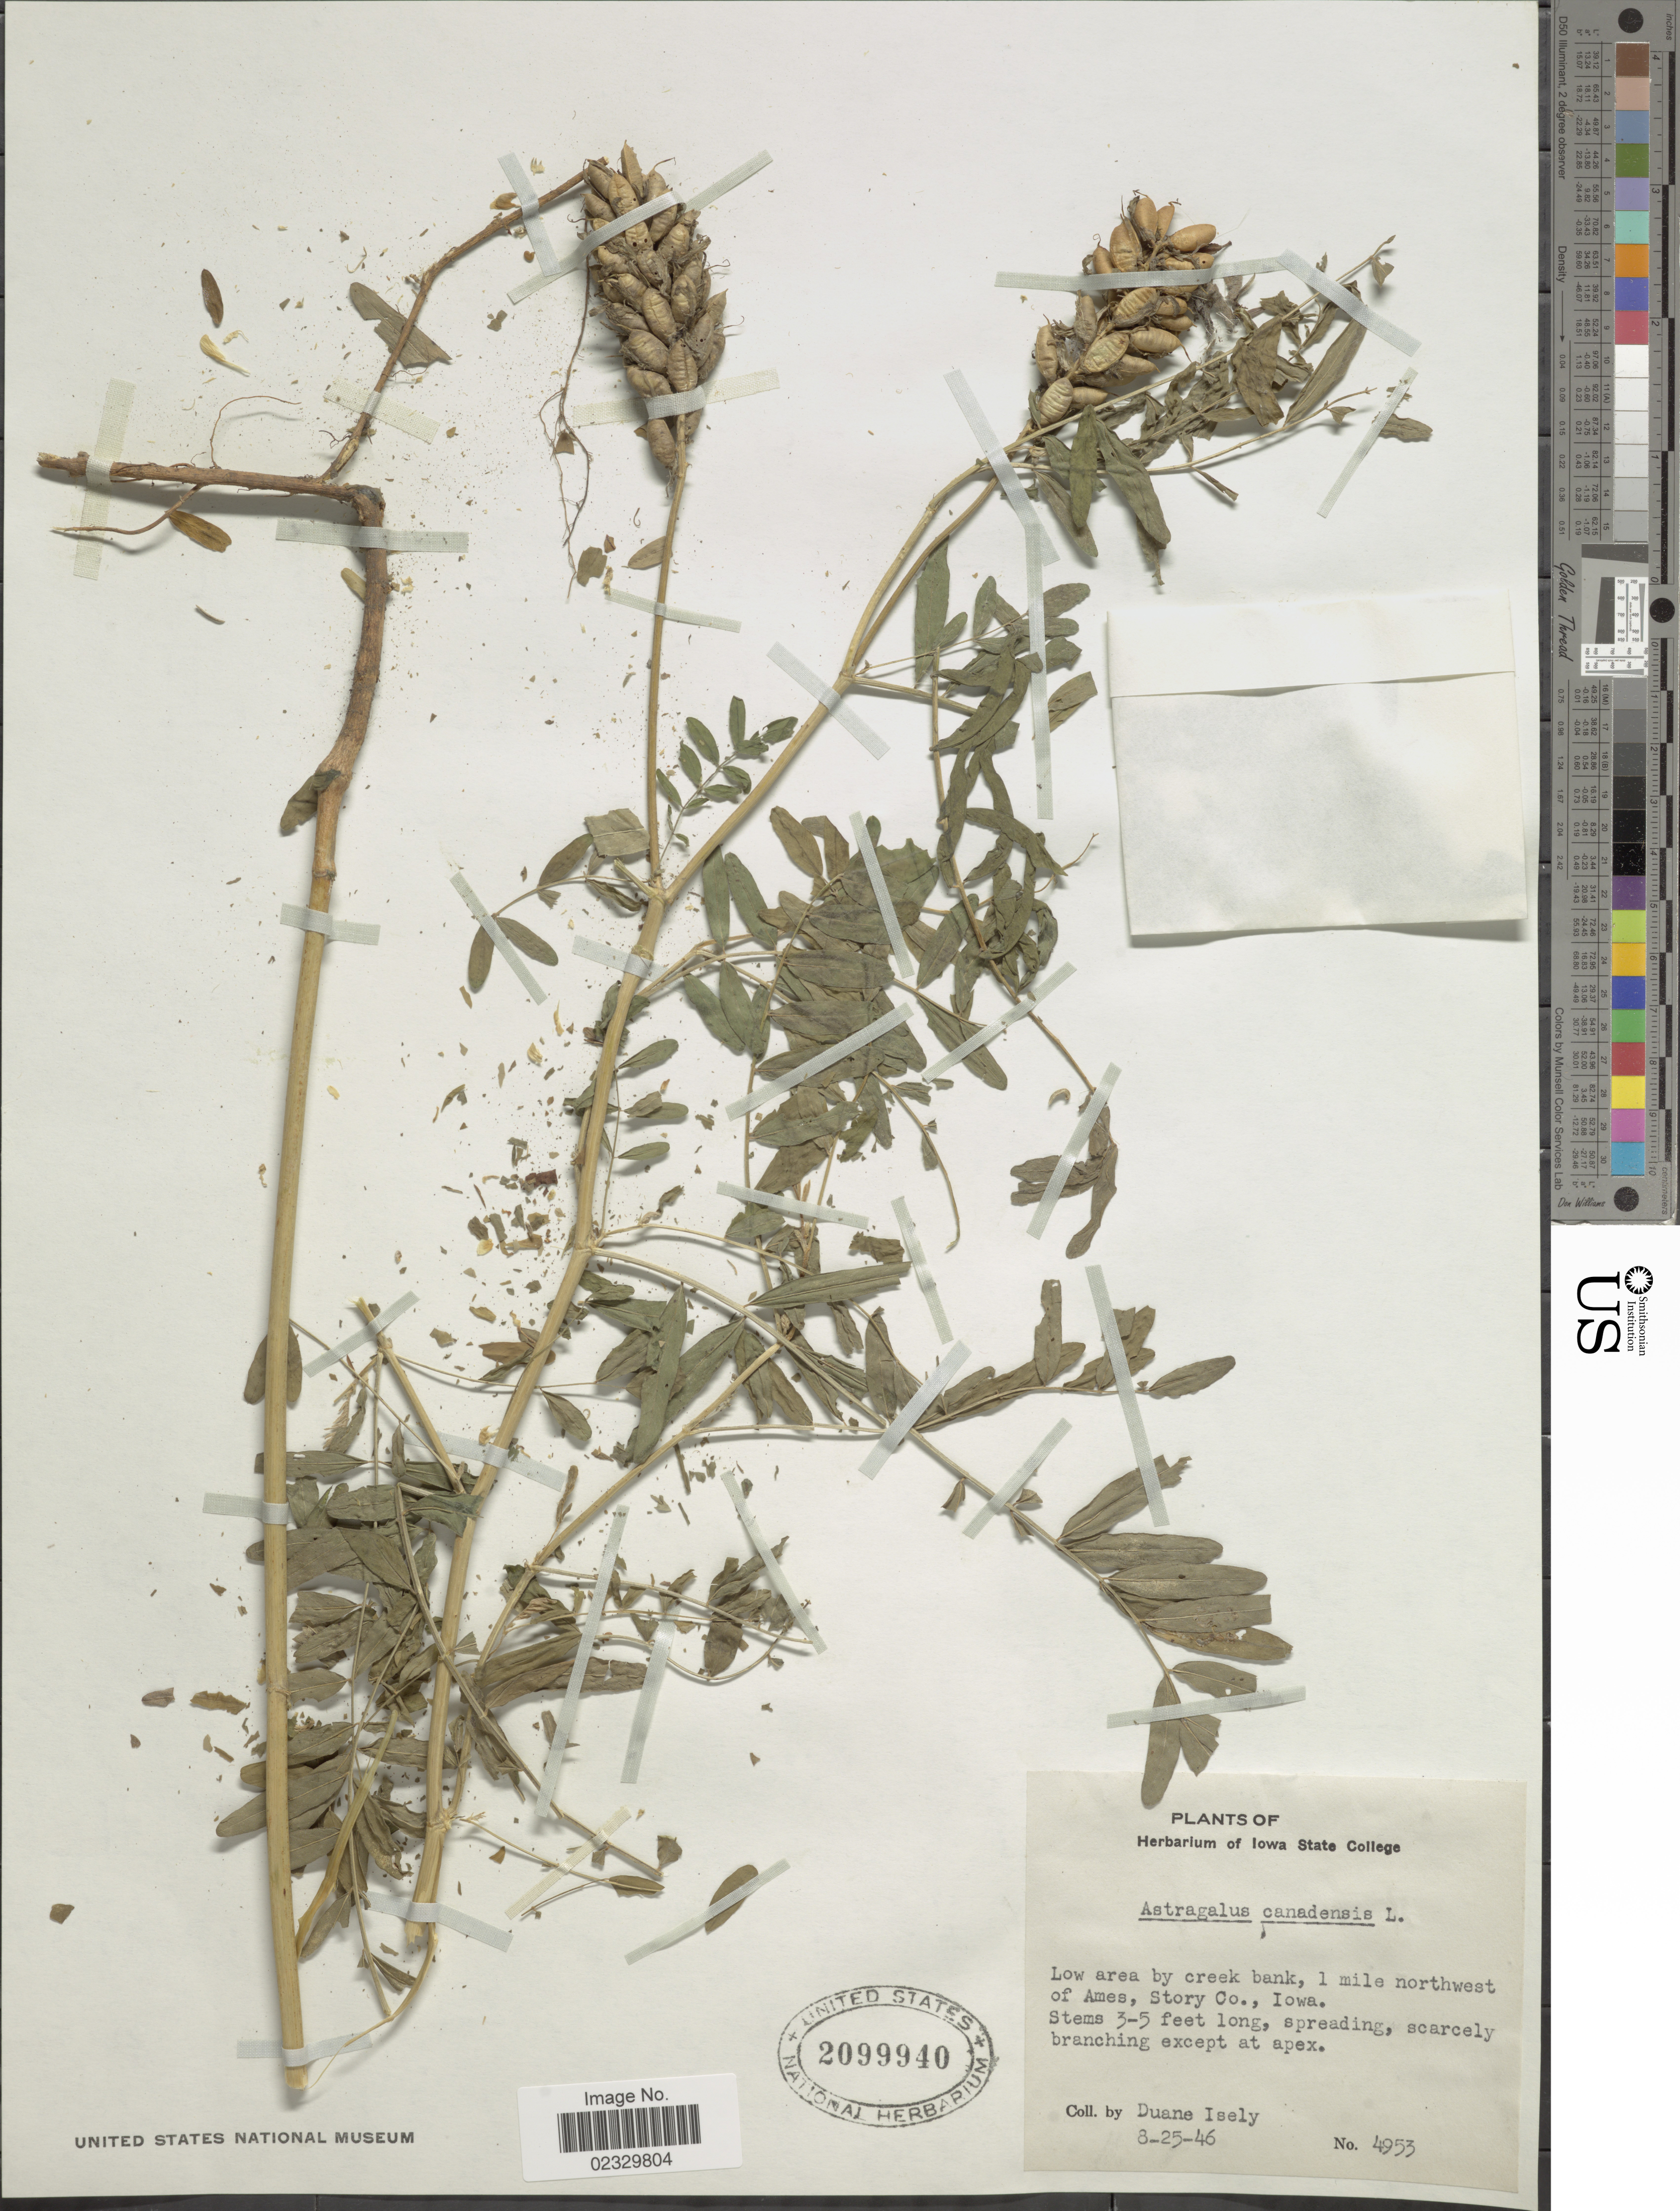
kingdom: Plantae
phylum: Tracheophyta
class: Magnoliopsida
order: Fabales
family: Fabaceae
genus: Astragalus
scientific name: Astragalus canadensis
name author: L.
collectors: D. Isely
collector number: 4953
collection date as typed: Transcribed d/m/y: 25/8/46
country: United States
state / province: Iowa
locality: Low area by creek bank, 1 mile northwest of Ames, Story Co., Iowa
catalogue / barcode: US 2099940